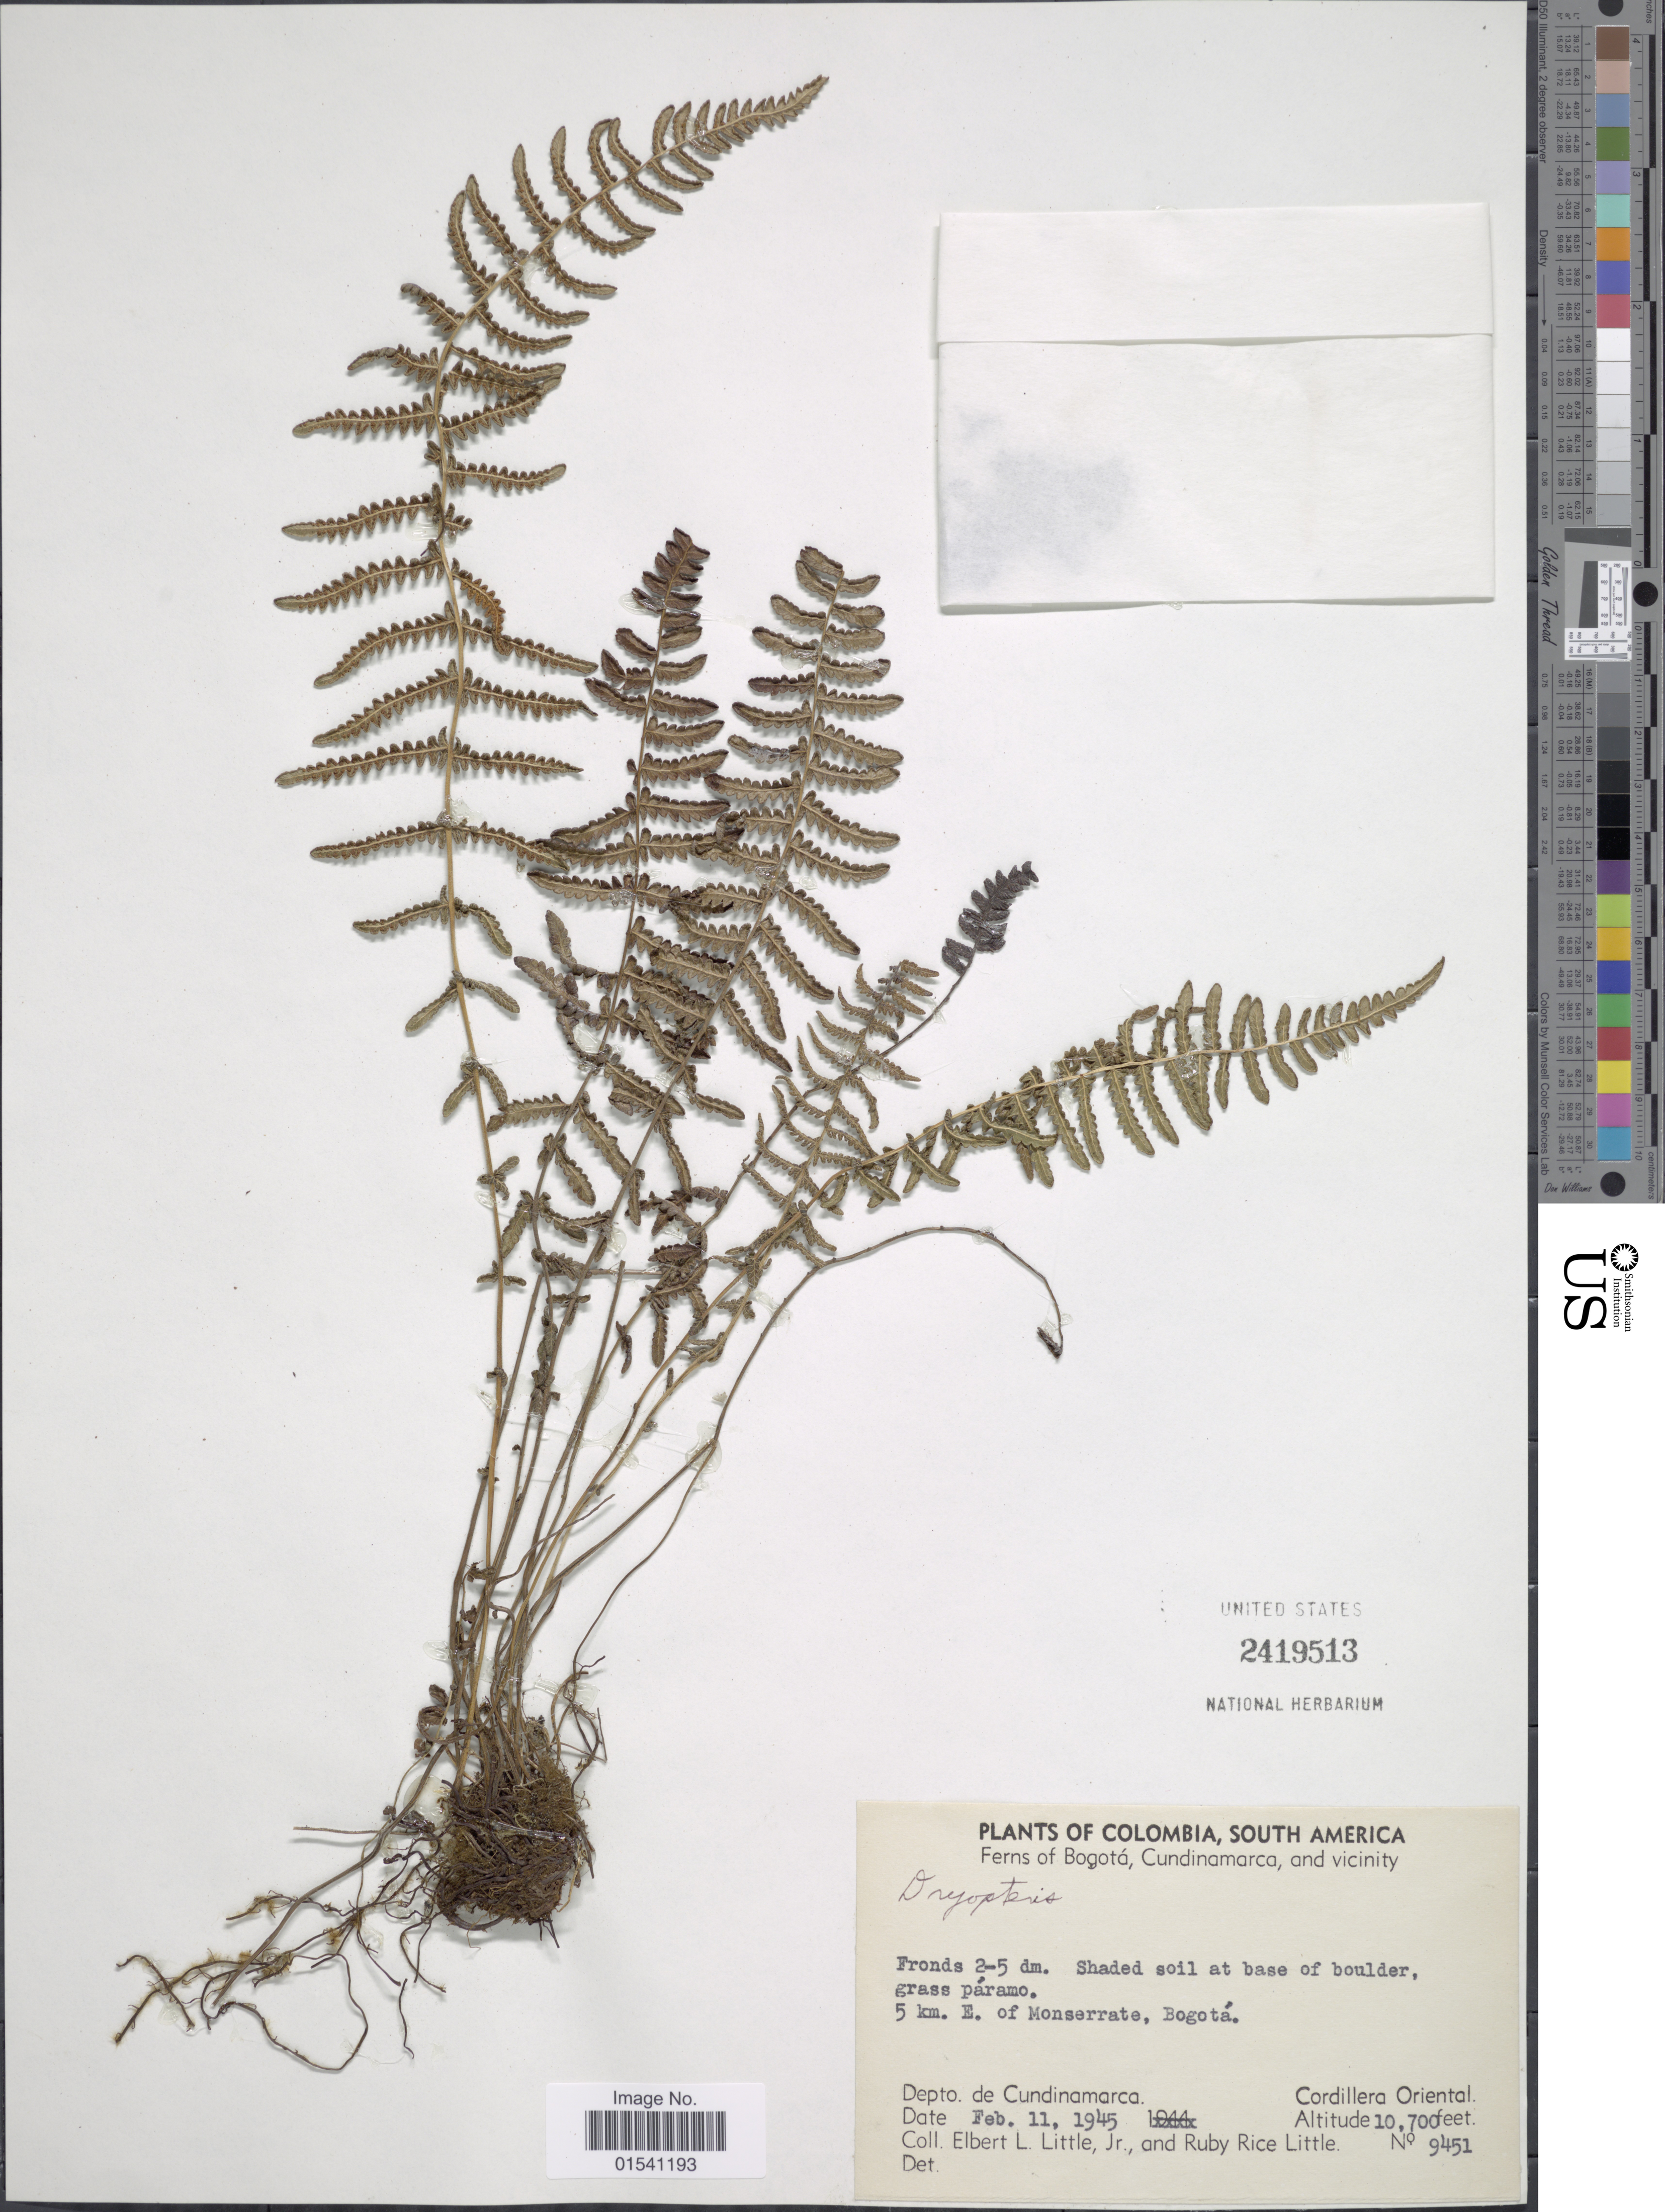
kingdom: Plantae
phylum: Tracheophyta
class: Polypodiopsida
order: Polypodiales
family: Thelypteridaceae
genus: Amauropelta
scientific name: Amauropelta sp.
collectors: E. L. Little & R. R. Little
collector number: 9451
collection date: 1945-02-11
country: Colombia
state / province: Cundinamarca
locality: Ferns of Bogotá, and vicinity, 5 km. E. of Monserrate, Bogotá, Depto. de Cundinamarca, Cordillera Oriental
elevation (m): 3261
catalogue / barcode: US 2419513